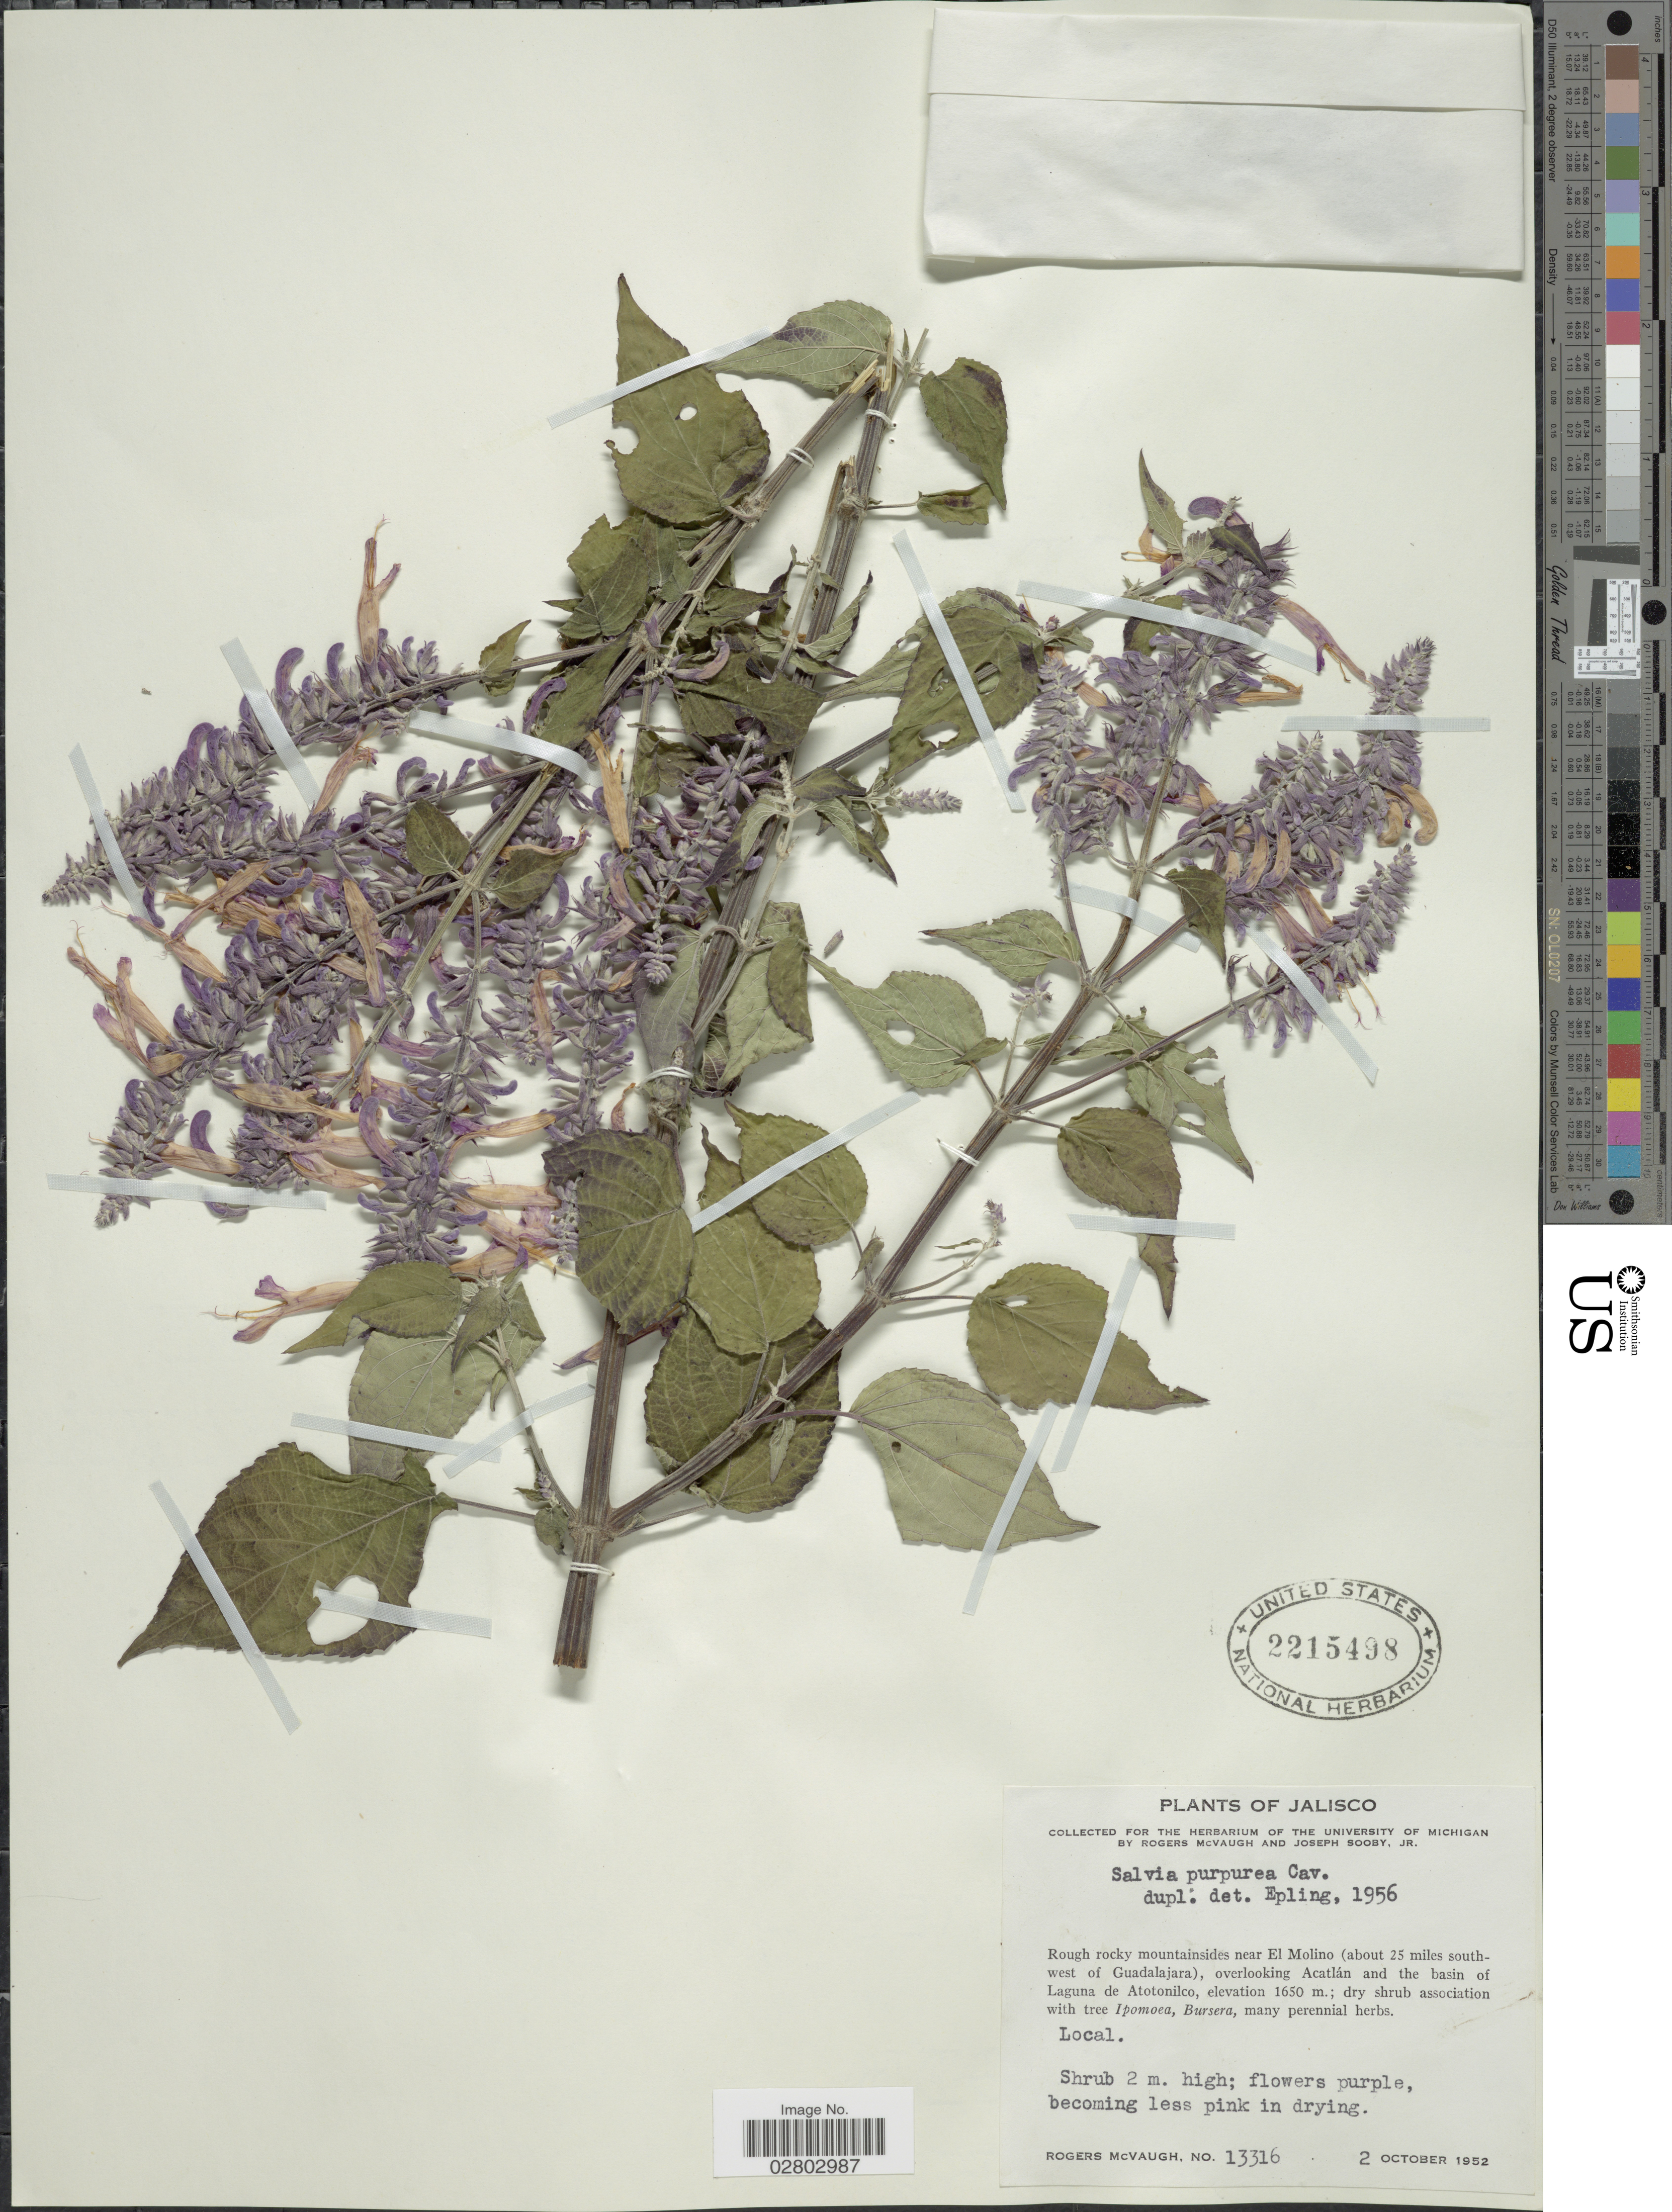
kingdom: Plantae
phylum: Tracheophyta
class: Magnoliopsida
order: Lamiales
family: Lamiaceae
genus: Salvia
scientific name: Salvia purpurea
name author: Cav.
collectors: R. McVaugh & J. Sooby Jr.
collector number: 13316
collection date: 1952-10-02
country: Mexico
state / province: Jalisco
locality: Rough rocky mountainsides near El Molino (about 25 miles southwest of Guadalajara), overlooking Acatlán and the basin of Laguna de Atotonilco.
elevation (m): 1650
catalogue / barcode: US 2215498